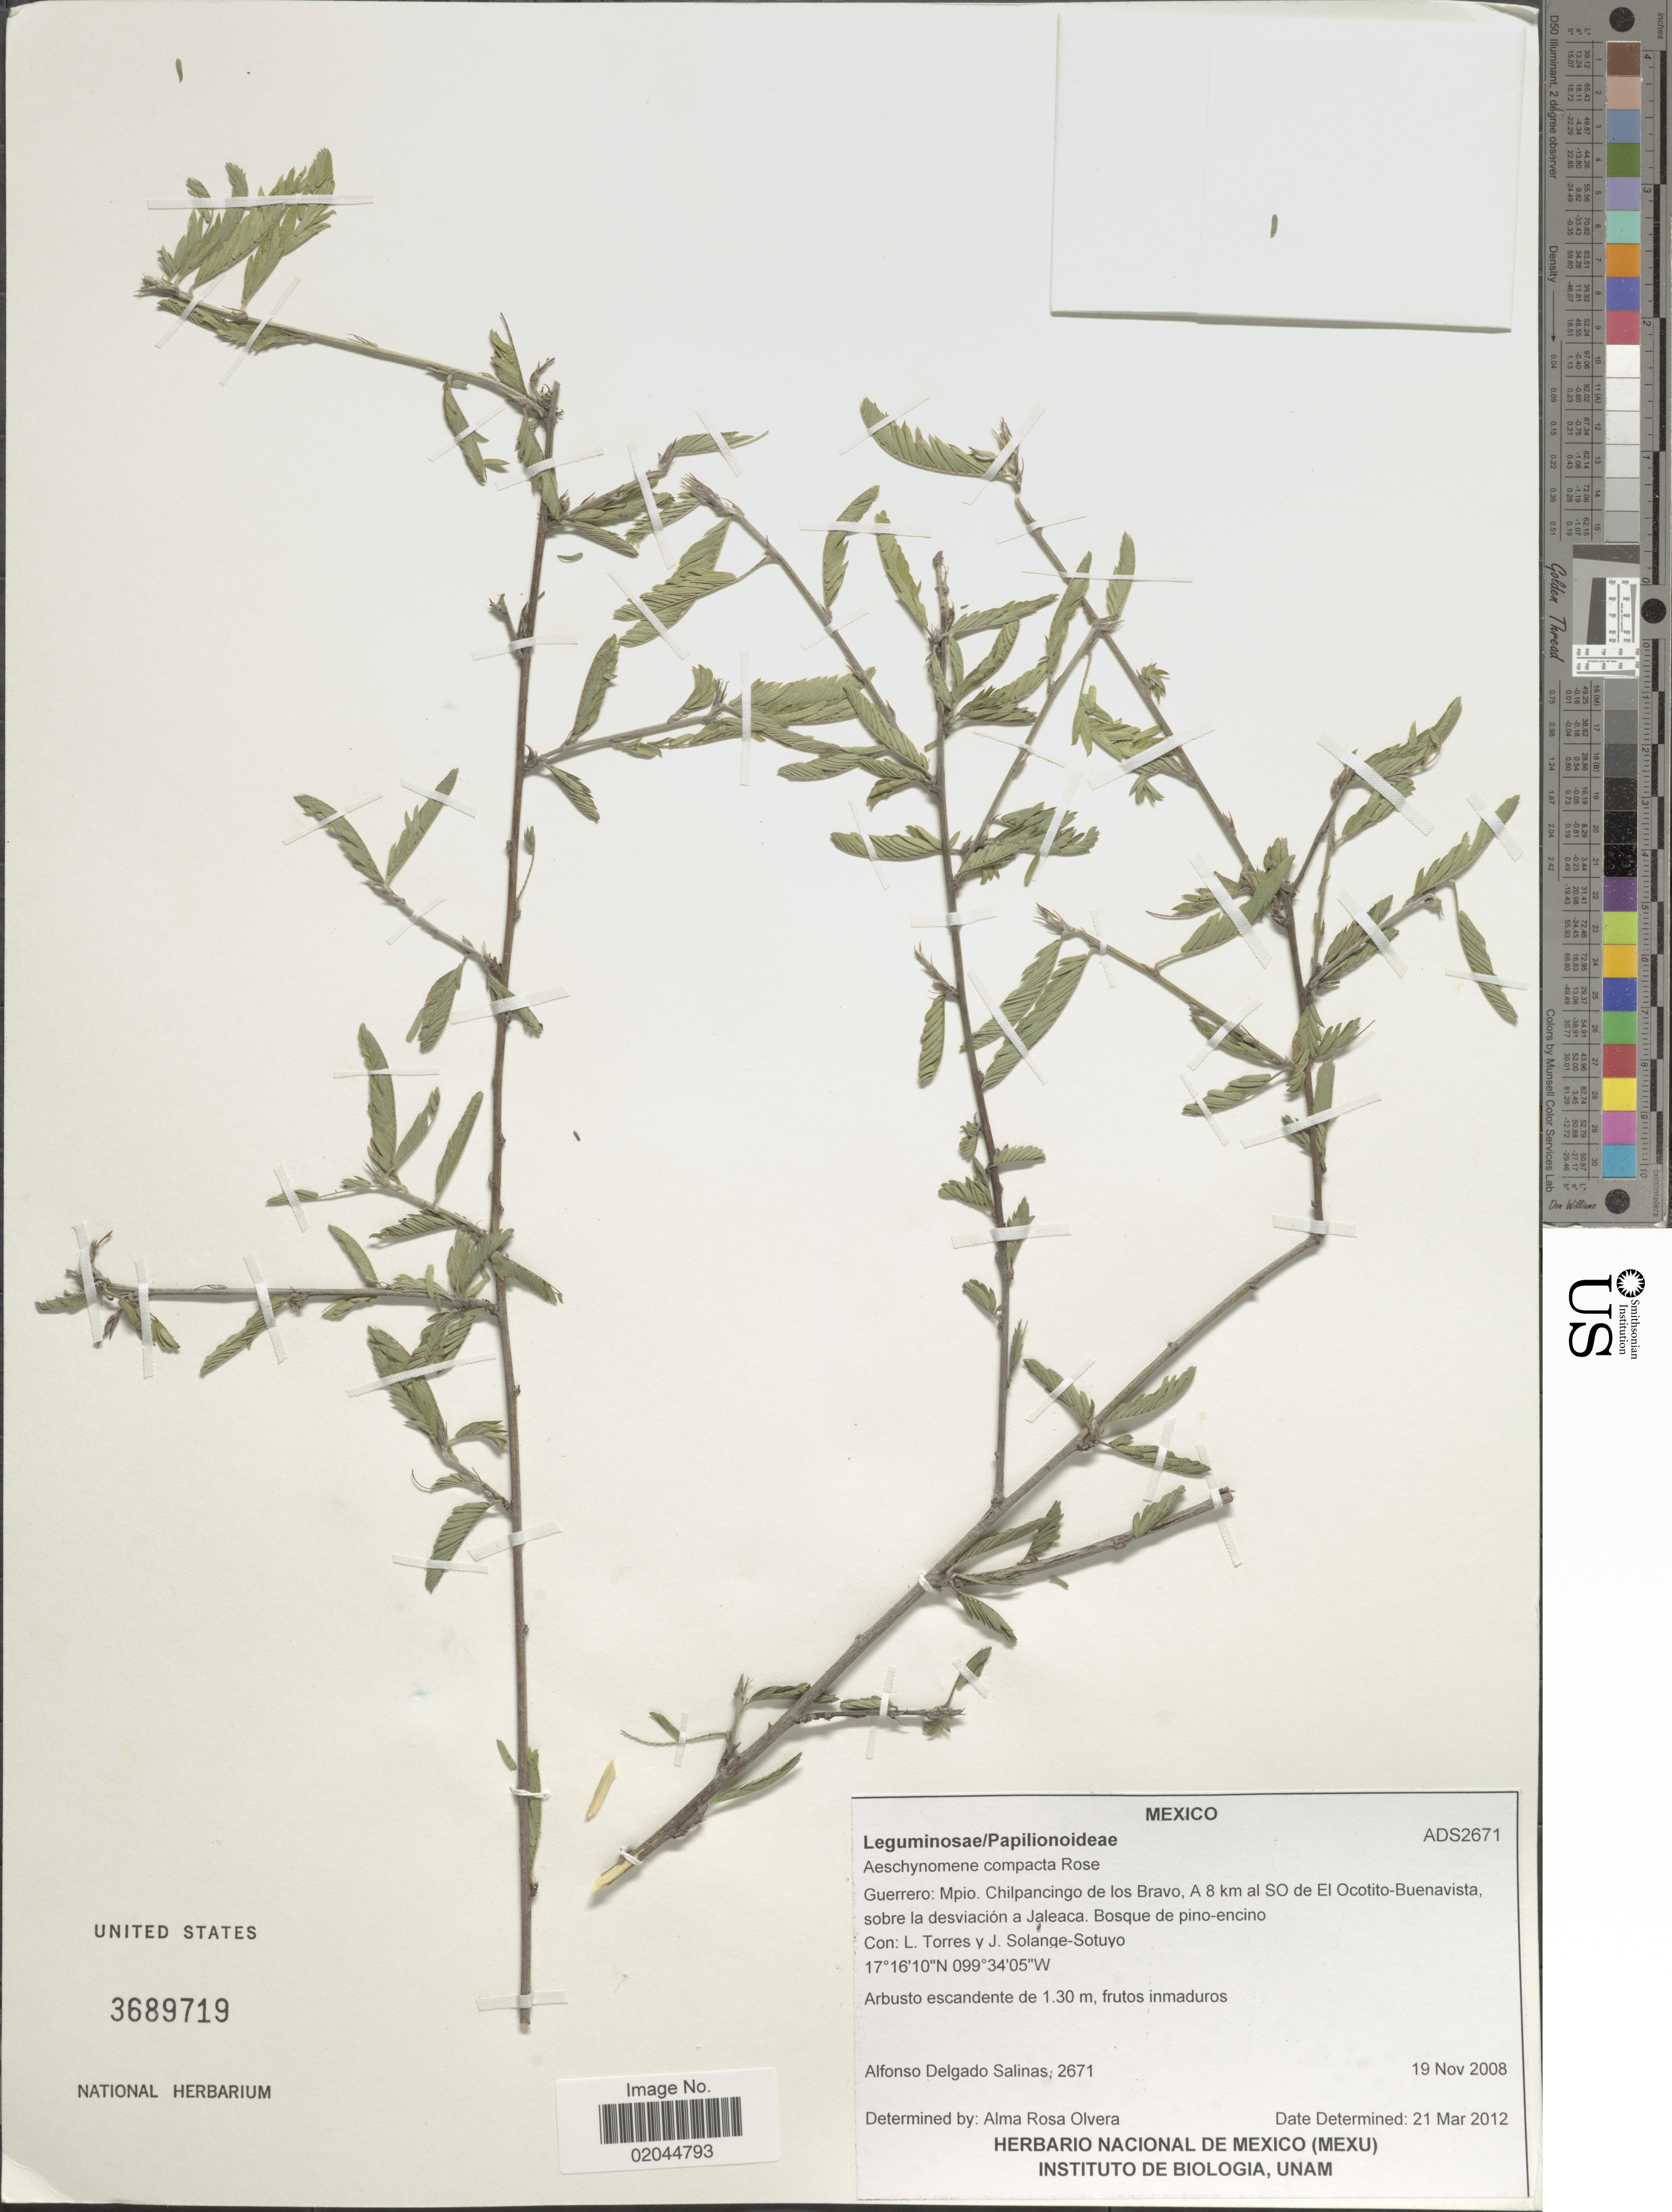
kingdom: Plantae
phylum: Tracheophyta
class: Magnoliopsida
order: Fabales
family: Fabaceae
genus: Aeschynomene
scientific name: Aeschynomene compacta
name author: Rose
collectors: A. Delgado S., L. Torres & J. Solange-Sotuyo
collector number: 2671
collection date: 2008-11-19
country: Mexico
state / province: Guerrero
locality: Guerrero: Mpio, Chilpancingo de los Bravo, A 8 km al So de El Ocotito-Buenavista sobre la desviacion a Jaleaca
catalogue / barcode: US 3689719